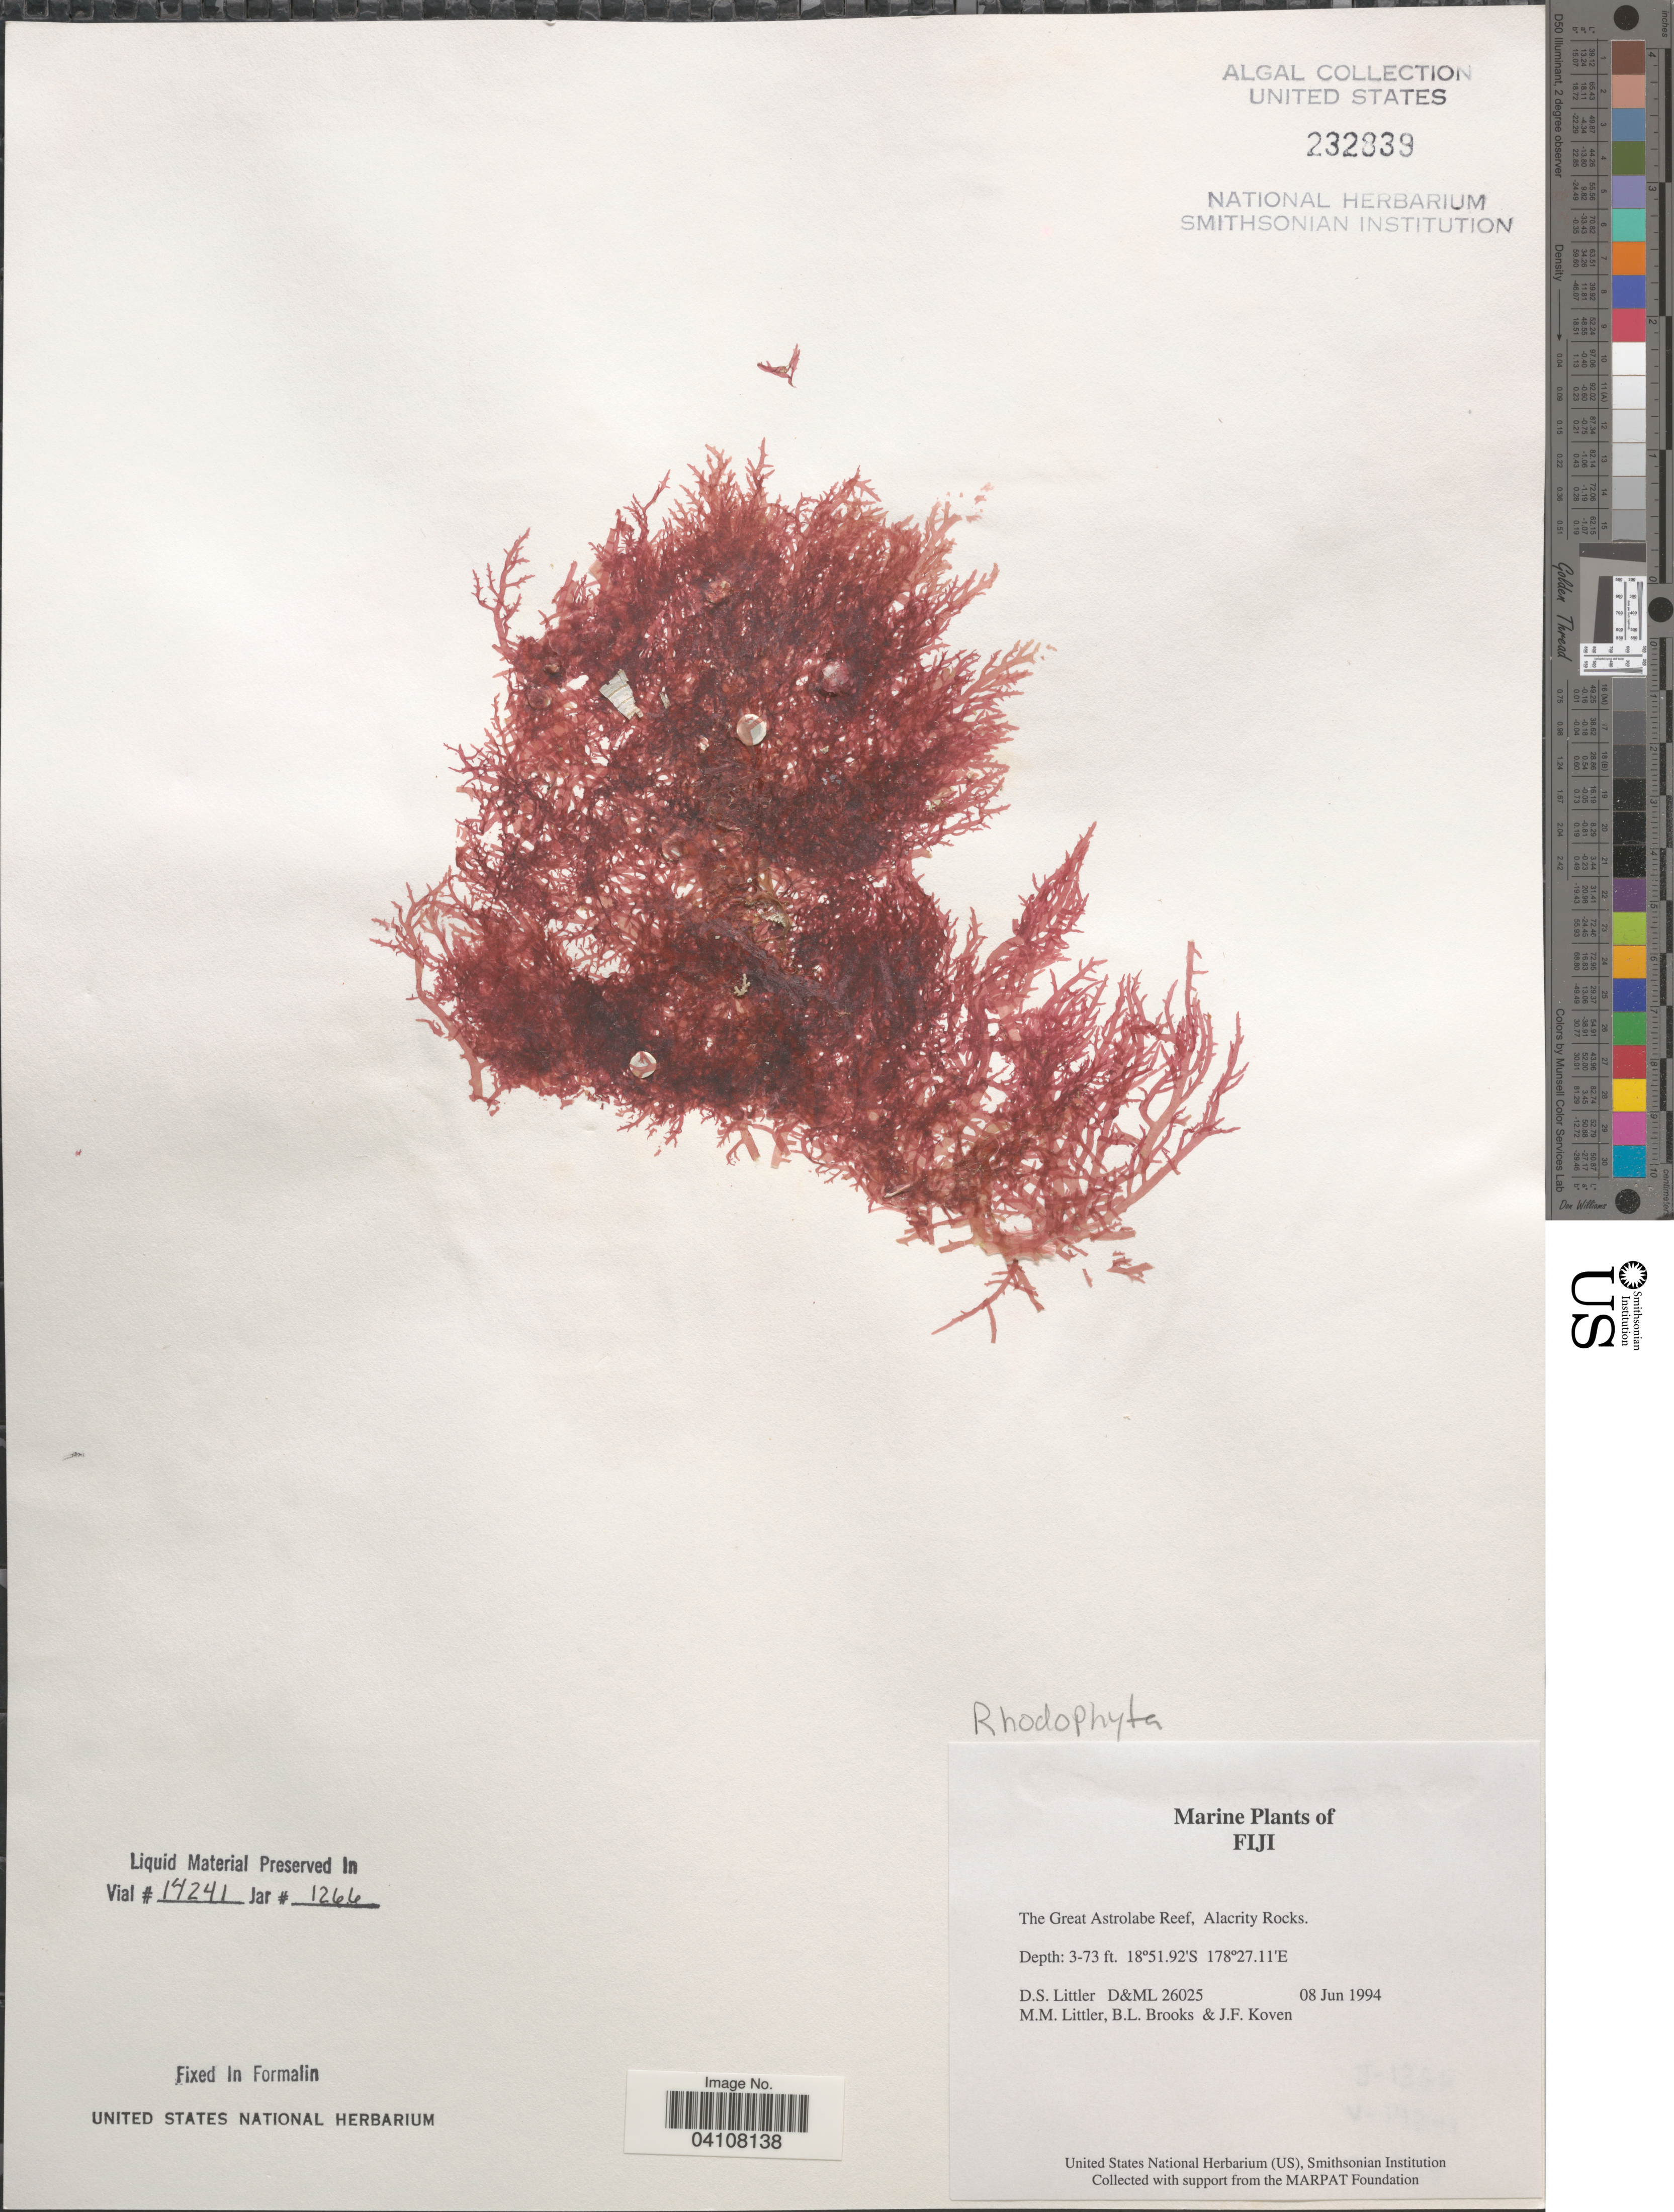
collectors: D. S. Littler, B. Brooks & J. Koven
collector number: D&ML26025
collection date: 1994-06-08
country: Fiji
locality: The Great Astrolabe Reef, Alacrity Rocks.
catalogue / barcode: US 232839